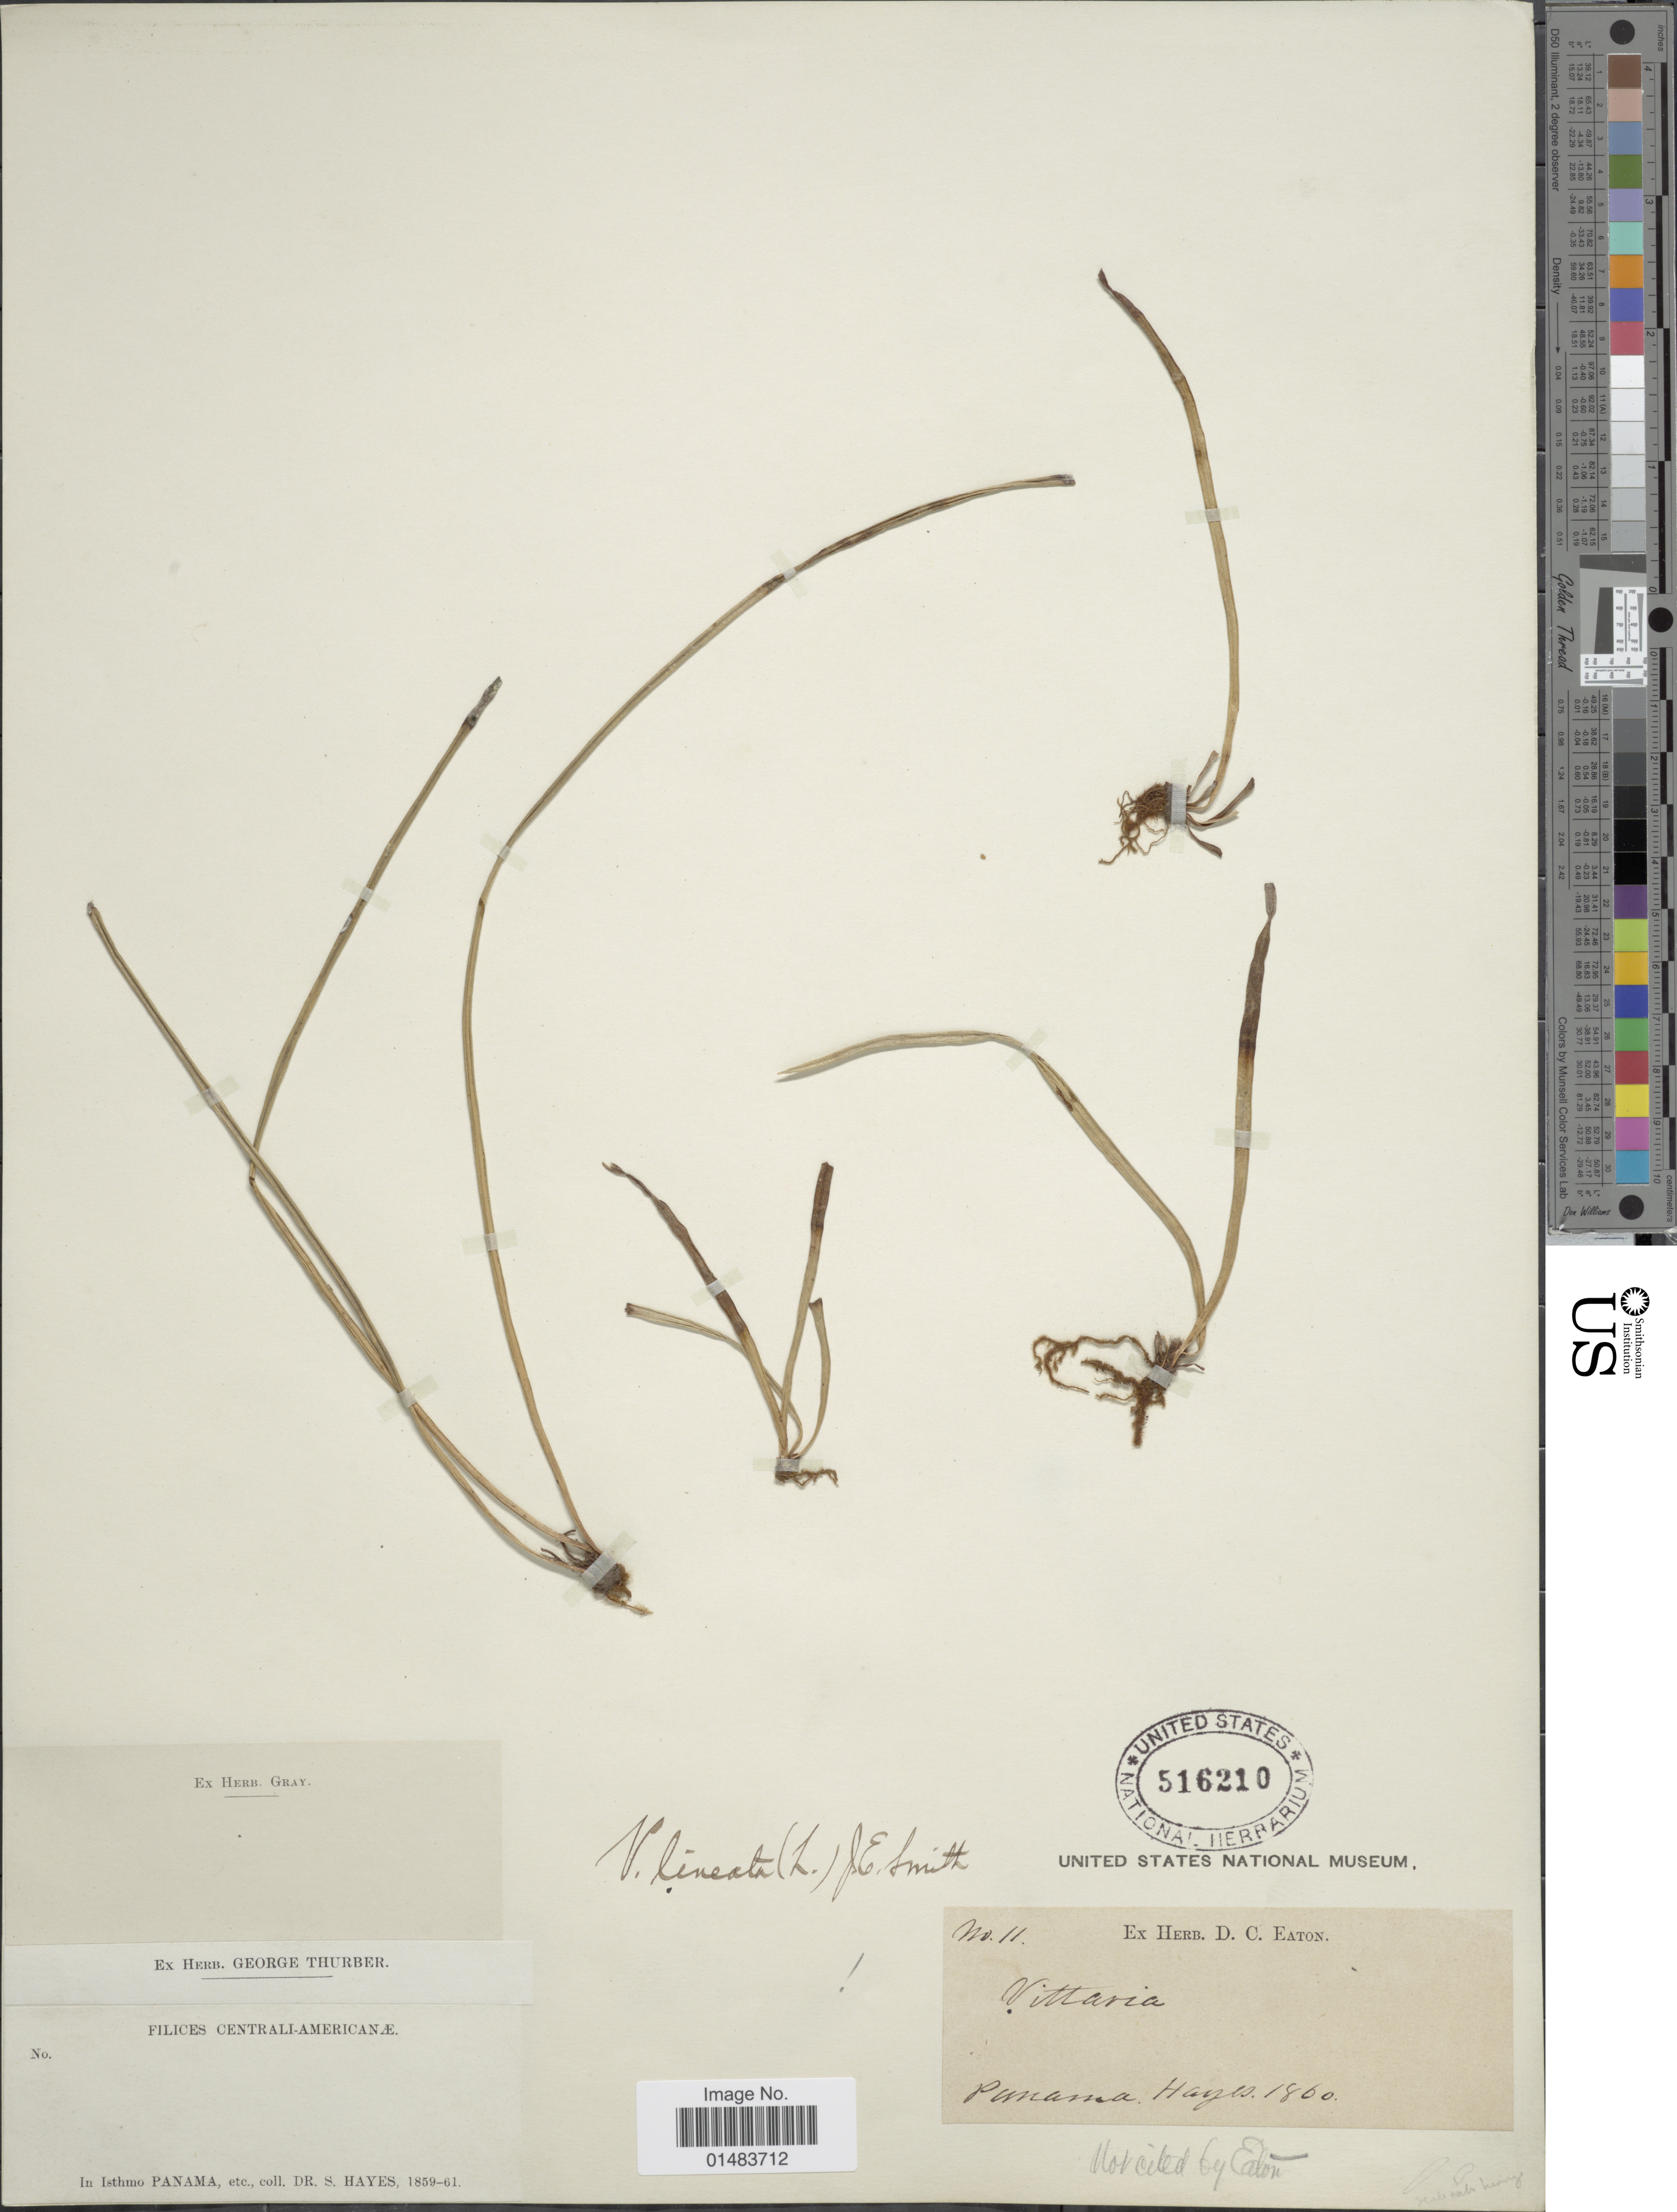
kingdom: Plantae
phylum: Tracheophyta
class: Polypodiopsida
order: Polypodiales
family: Pteridaceae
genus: Vittaria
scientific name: Vittaria lineata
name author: (L.) Sm.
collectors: S. Hayes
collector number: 11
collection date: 1860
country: Panama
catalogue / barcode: US 516210